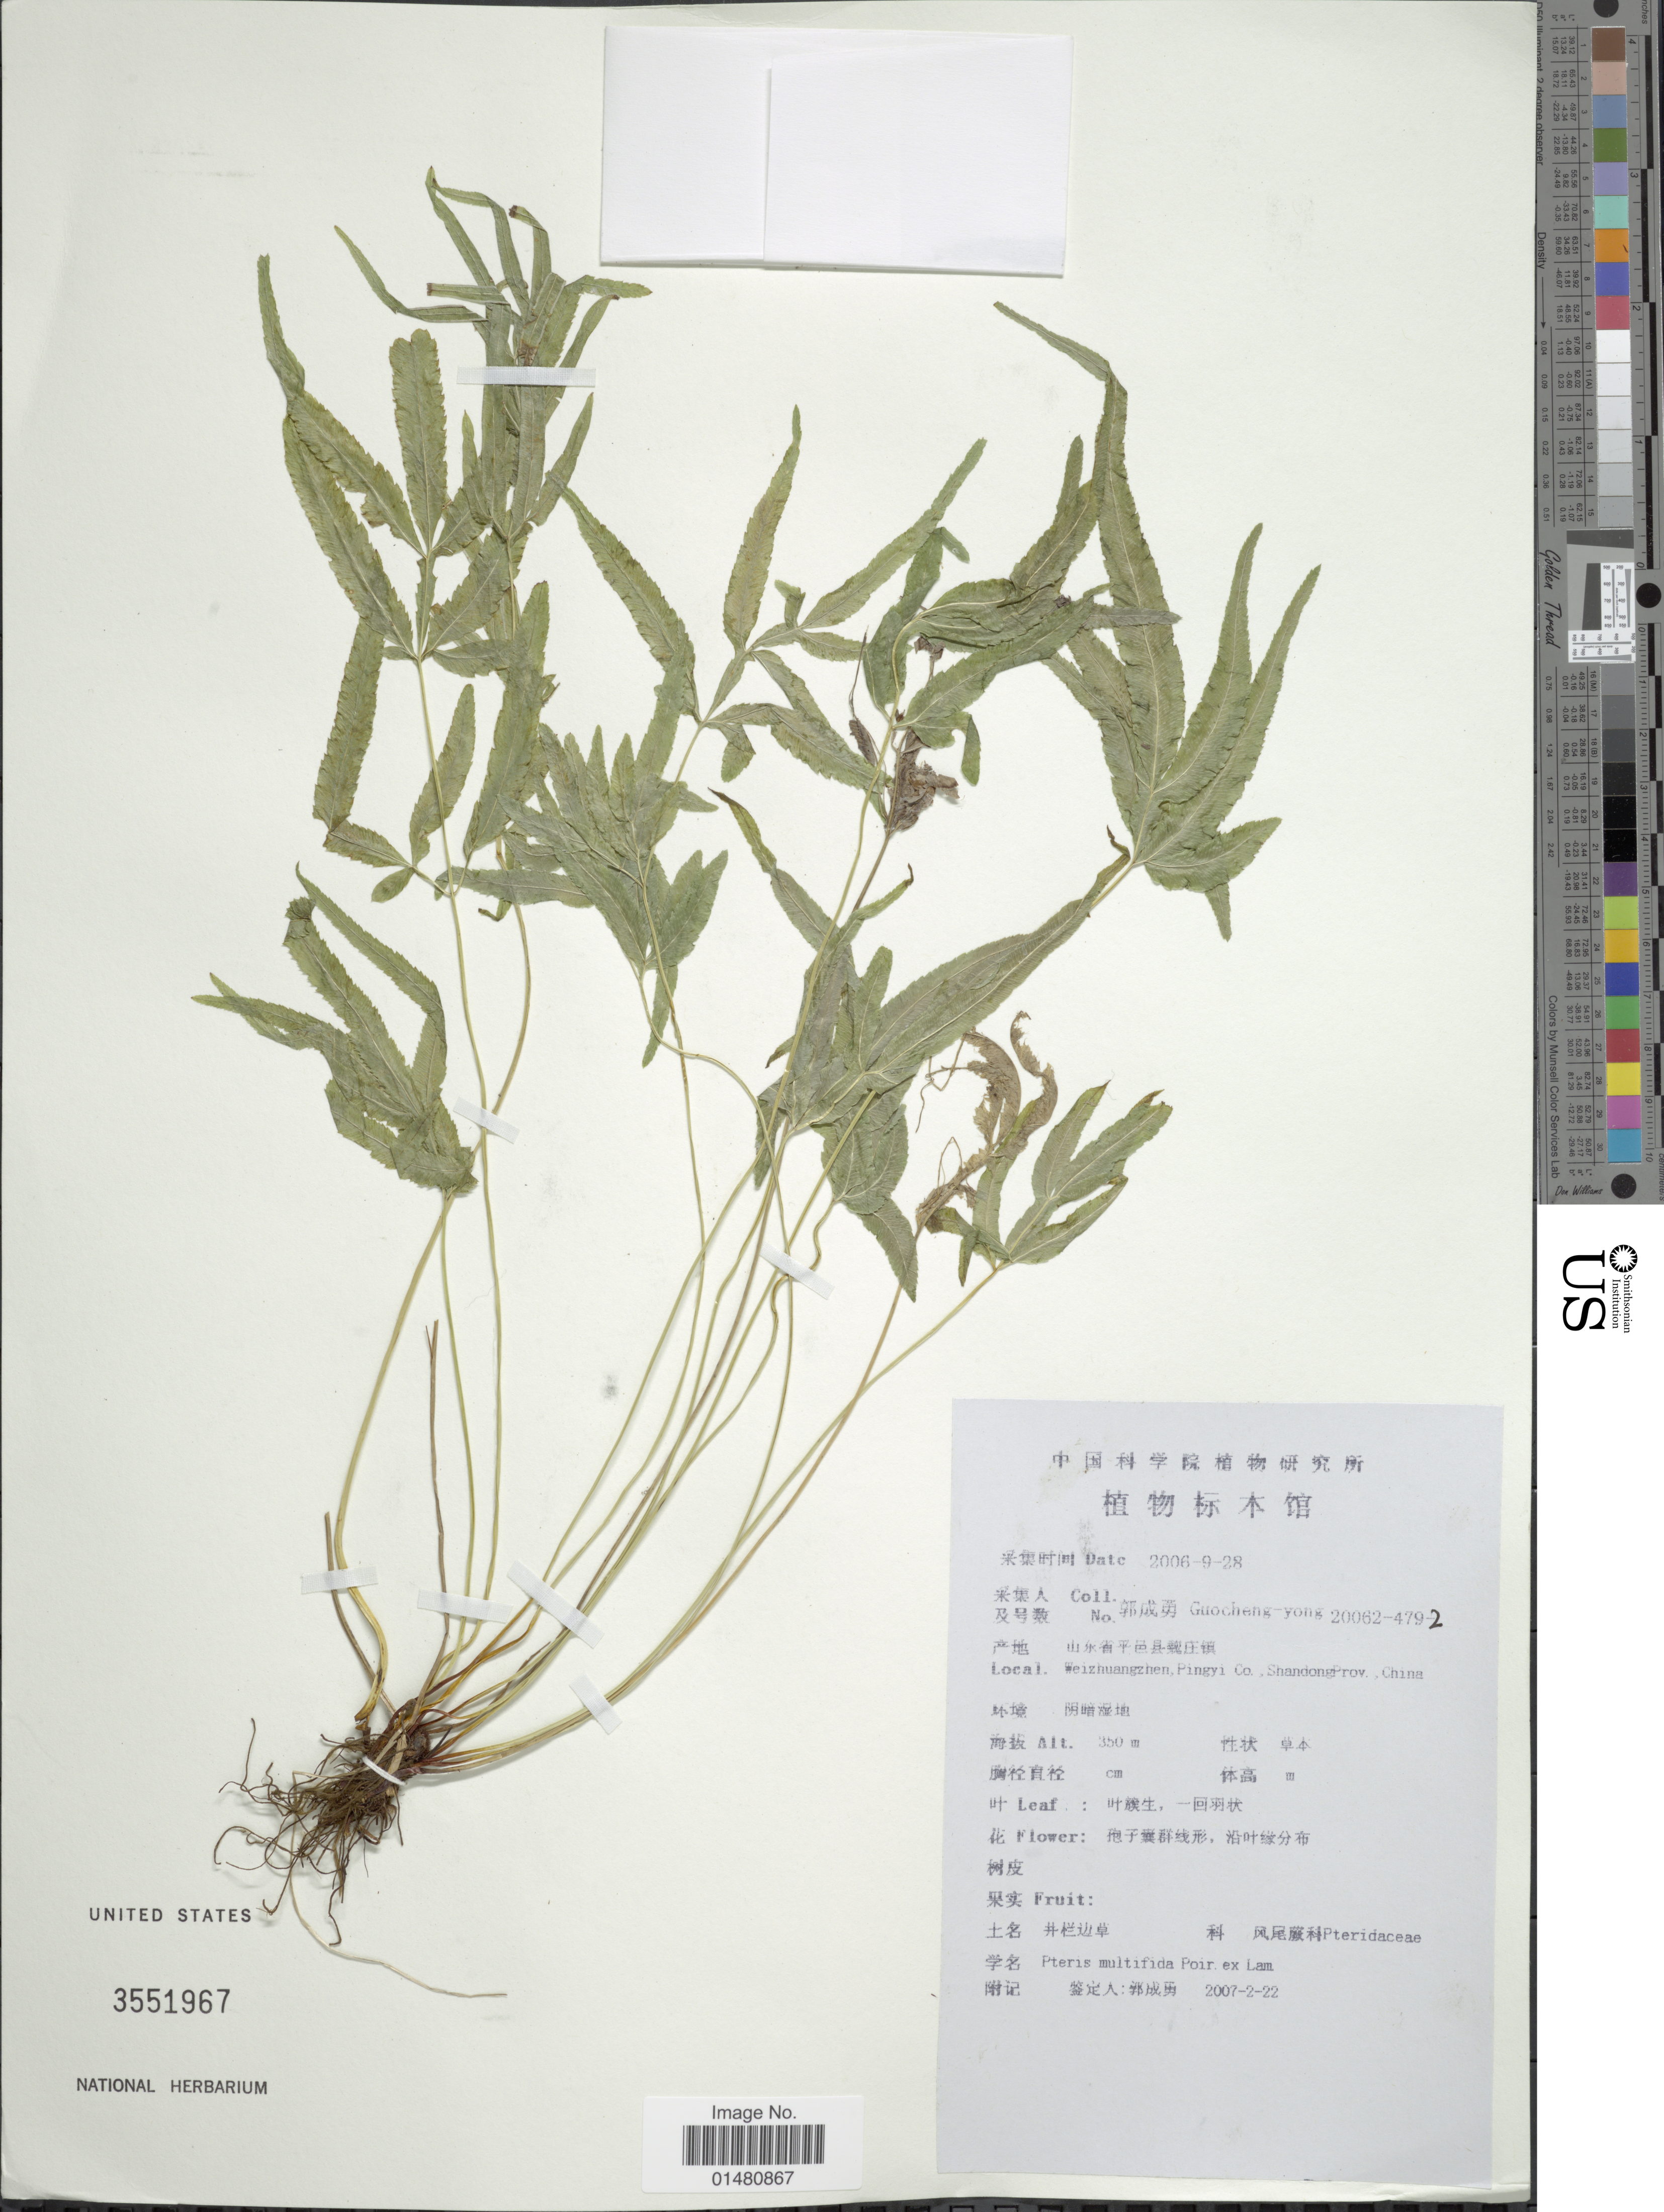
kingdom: Plantae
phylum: Tracheophyta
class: Polypodiopsida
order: Polypodiales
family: Pteridaceae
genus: Pteris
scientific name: Pteris multifida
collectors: Guo cheng-yong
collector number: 20062-479-2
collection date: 2006-09-28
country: China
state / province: Shandong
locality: Weizhuangzhen, Pingyi Co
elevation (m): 350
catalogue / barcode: US 3551967